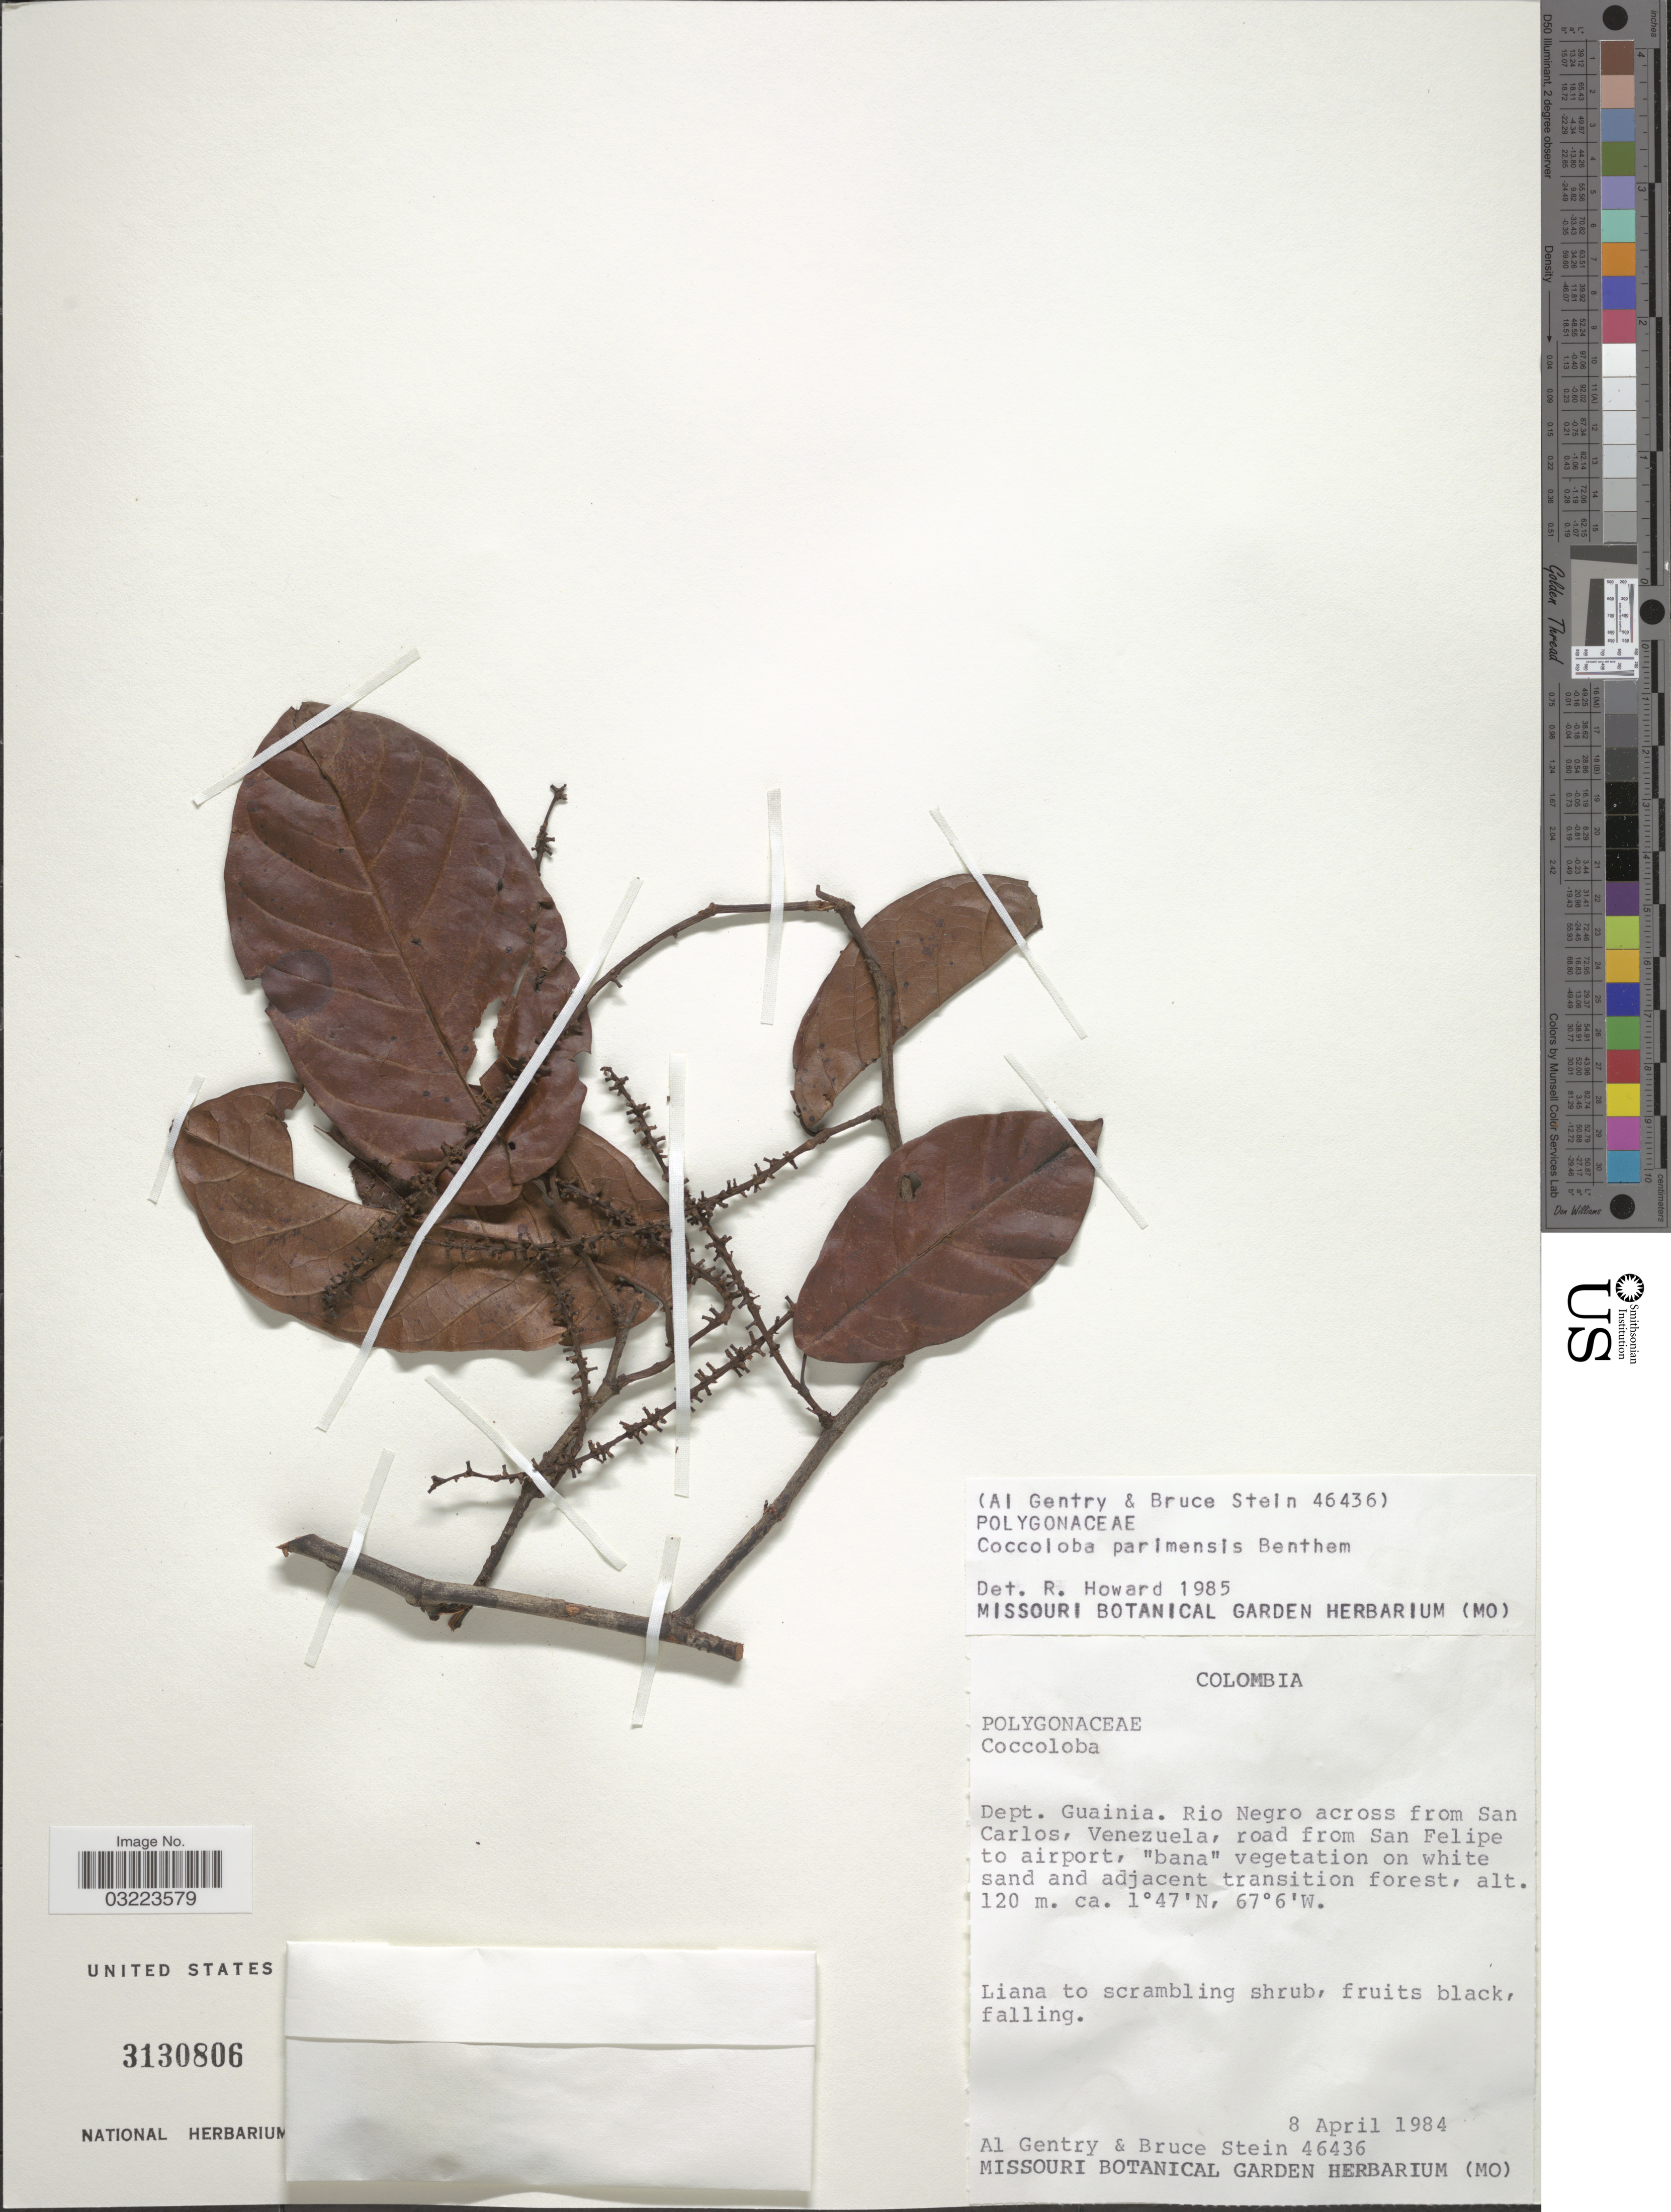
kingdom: Plantae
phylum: Tracheophyta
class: Magnoliopsida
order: Caryophyllales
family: Polygonaceae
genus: Coccoloba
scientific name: Coccoloba parimensis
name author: Benth.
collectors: A. H. Gentry & B. A. Stein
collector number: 46436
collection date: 1984-04-08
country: Colombia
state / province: Guainía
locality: Dept. Guainia. Rio Negro across from San Carlos, Venezuela, road from San Felipe to airport.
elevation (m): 120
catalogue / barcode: US 3130806